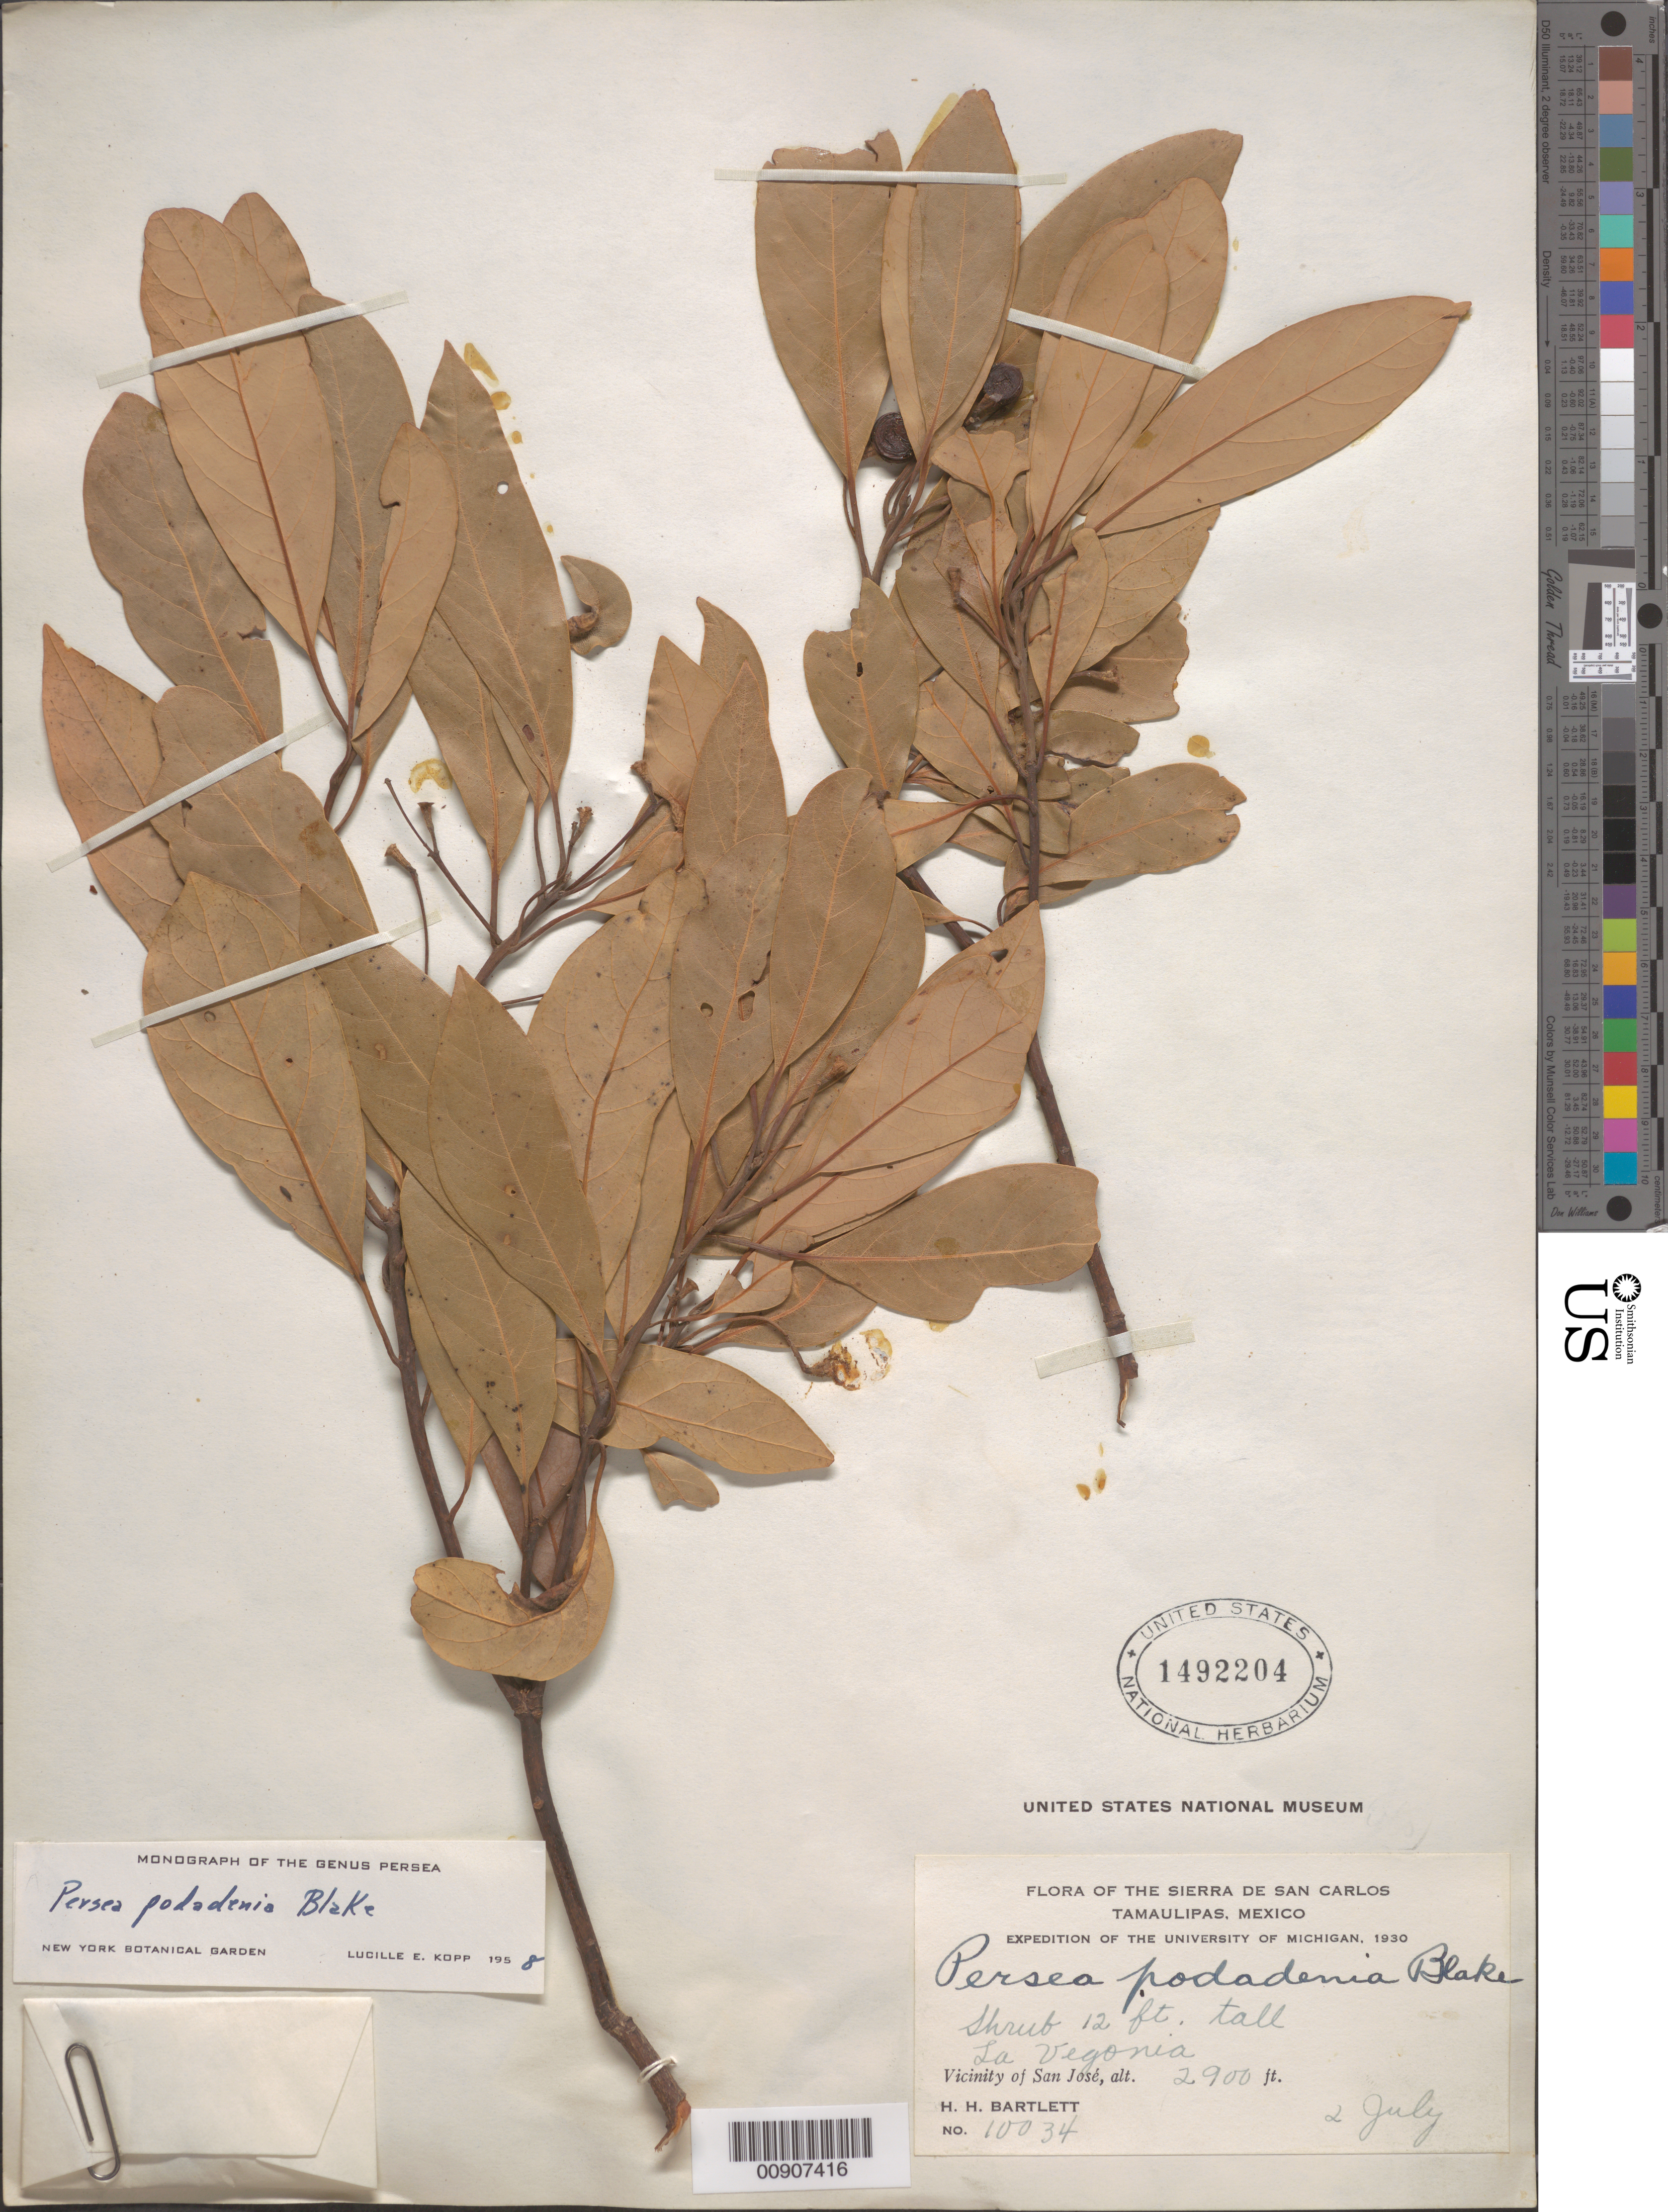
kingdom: Plantae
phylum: Tracheophyta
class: Magnoliopsida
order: Laurales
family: Lauraceae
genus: Persea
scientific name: Persea podadenia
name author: S.F. Blake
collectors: H. H. Bartlett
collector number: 10034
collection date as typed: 02 Jul 1930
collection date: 1930-07-02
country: Mexico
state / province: Tamaulipas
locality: La Vegonia. Vicinity of San José. Sierra de San Carlos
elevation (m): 884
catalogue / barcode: US 1492204